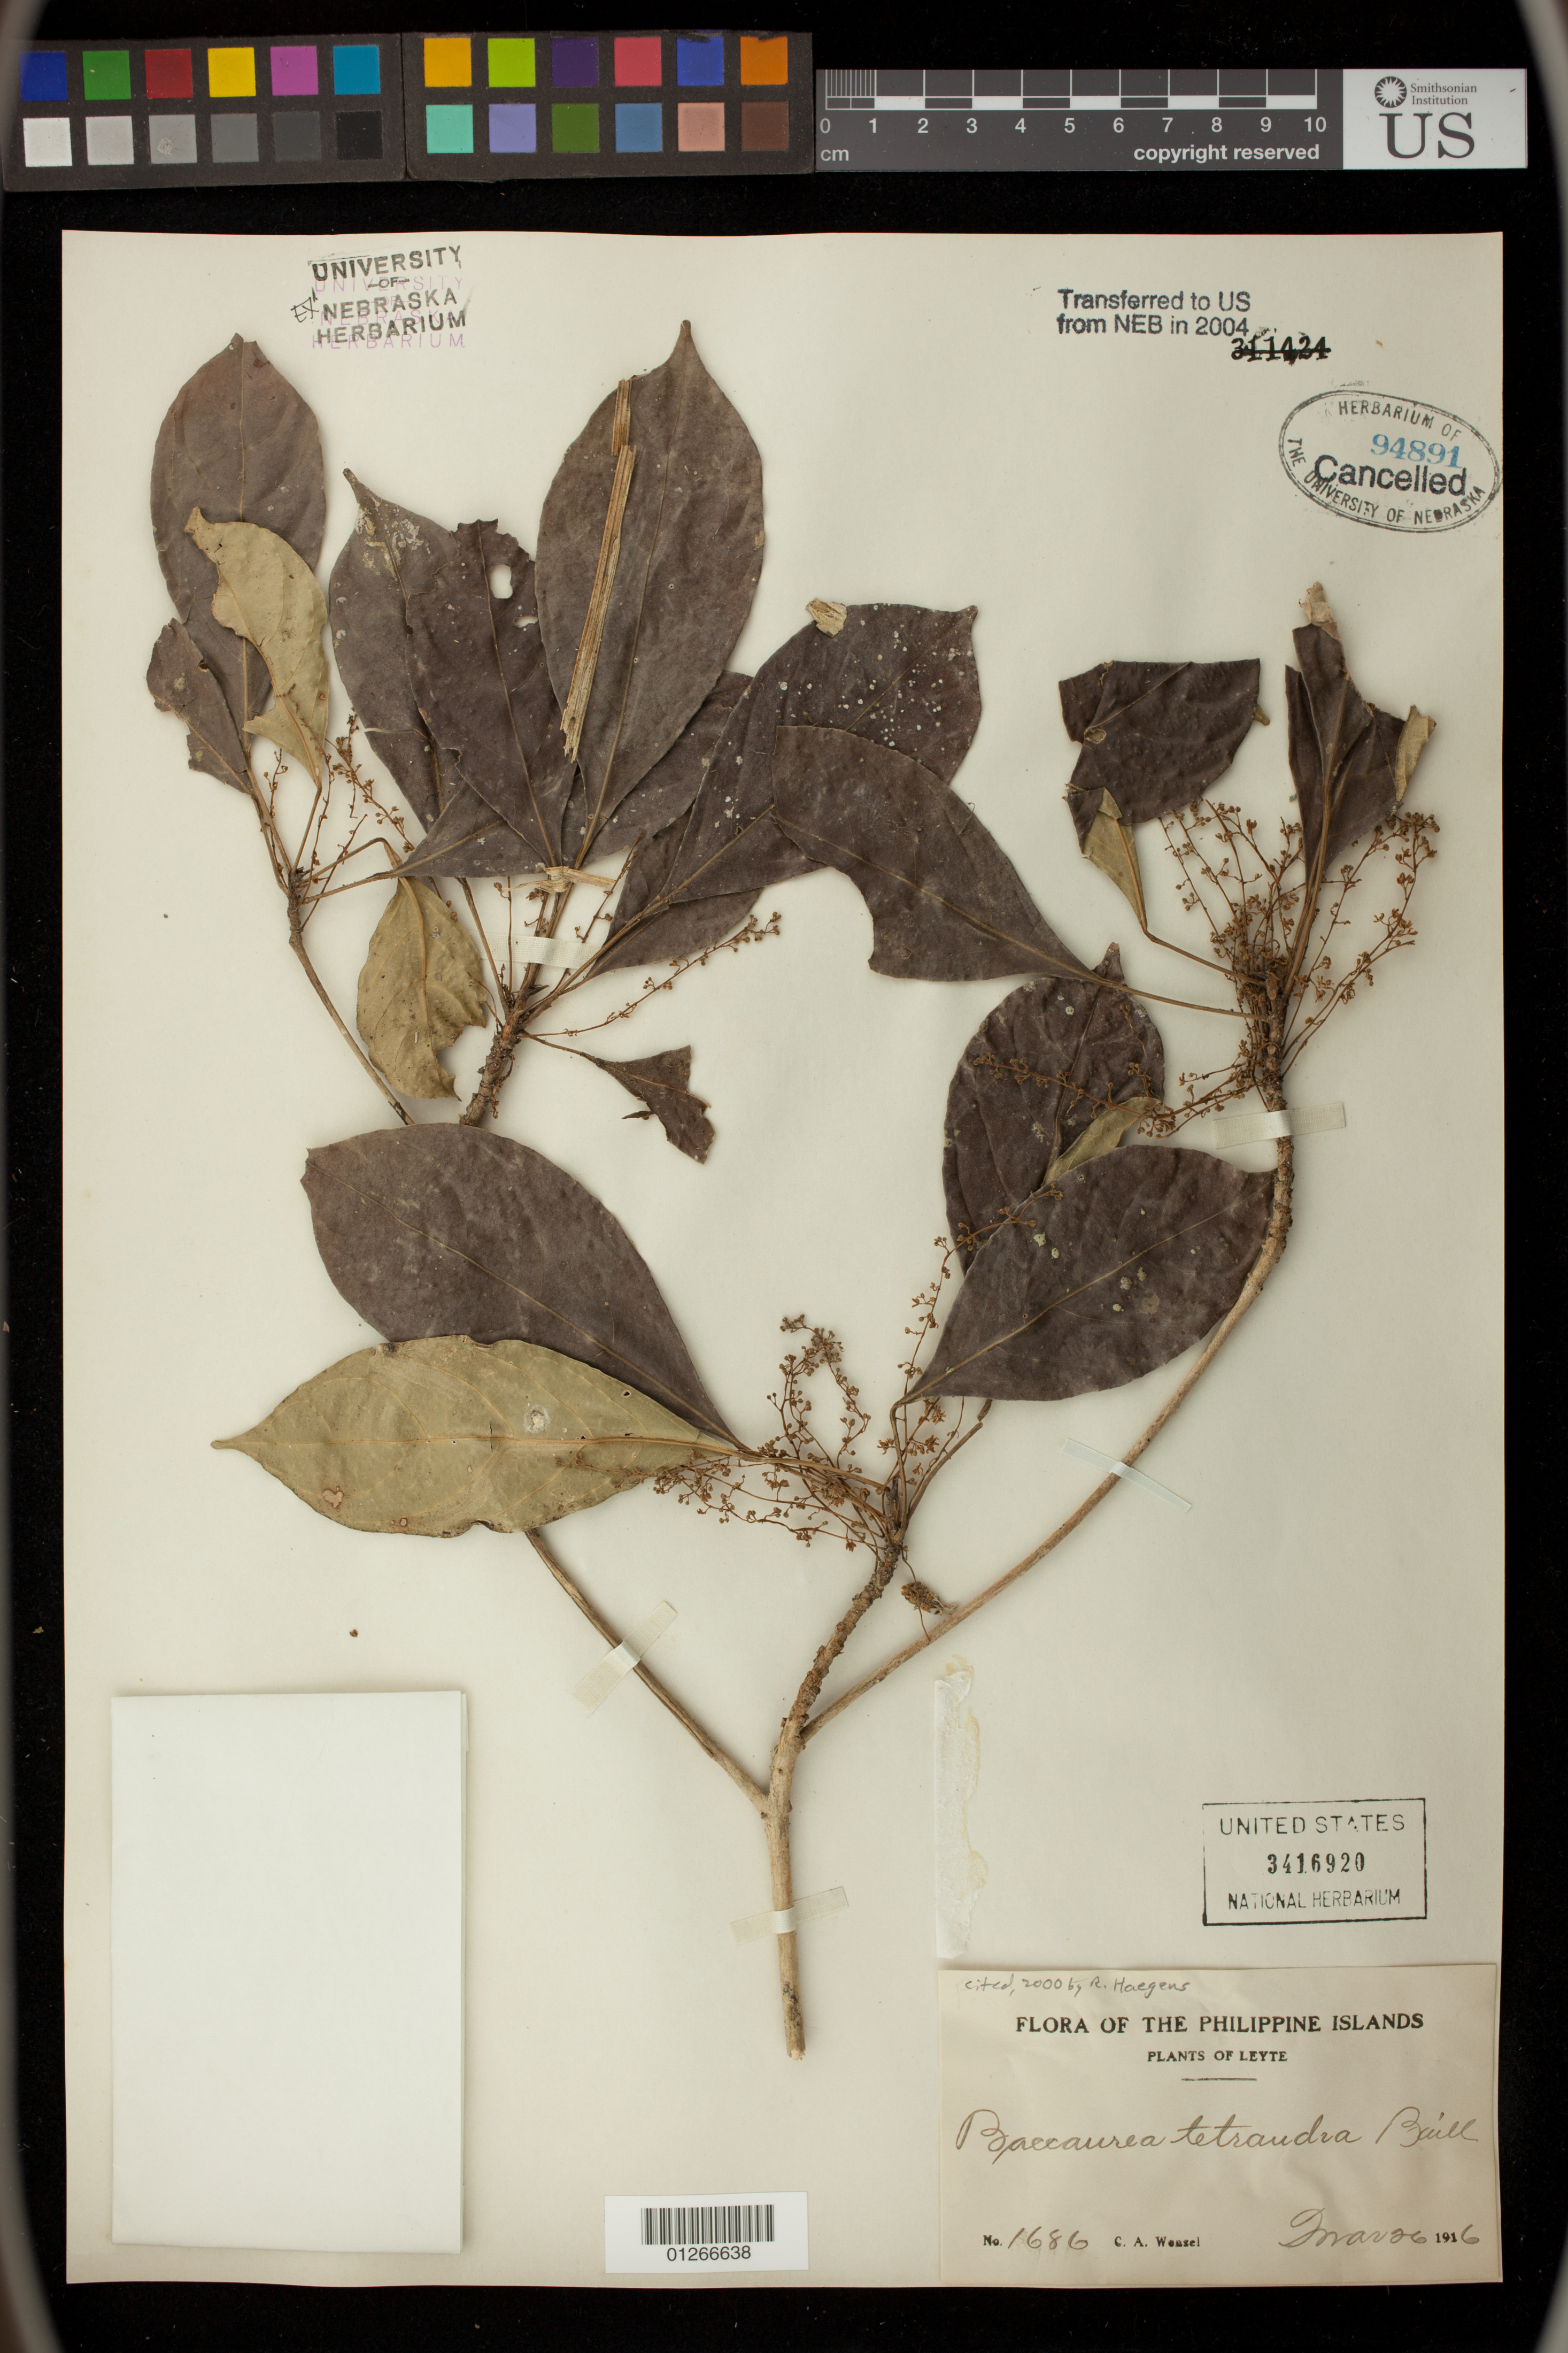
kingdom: Plantae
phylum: Tracheophyta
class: Magnoliopsida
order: Malpighiales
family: Phyllanthaceae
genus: Baccaurea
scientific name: Baccaurea tetrandra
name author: (Baill.) Müll. Arg.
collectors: C. Wenzel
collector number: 1686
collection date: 1916-03-26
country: Philippines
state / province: Eastern Visayas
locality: Leyte